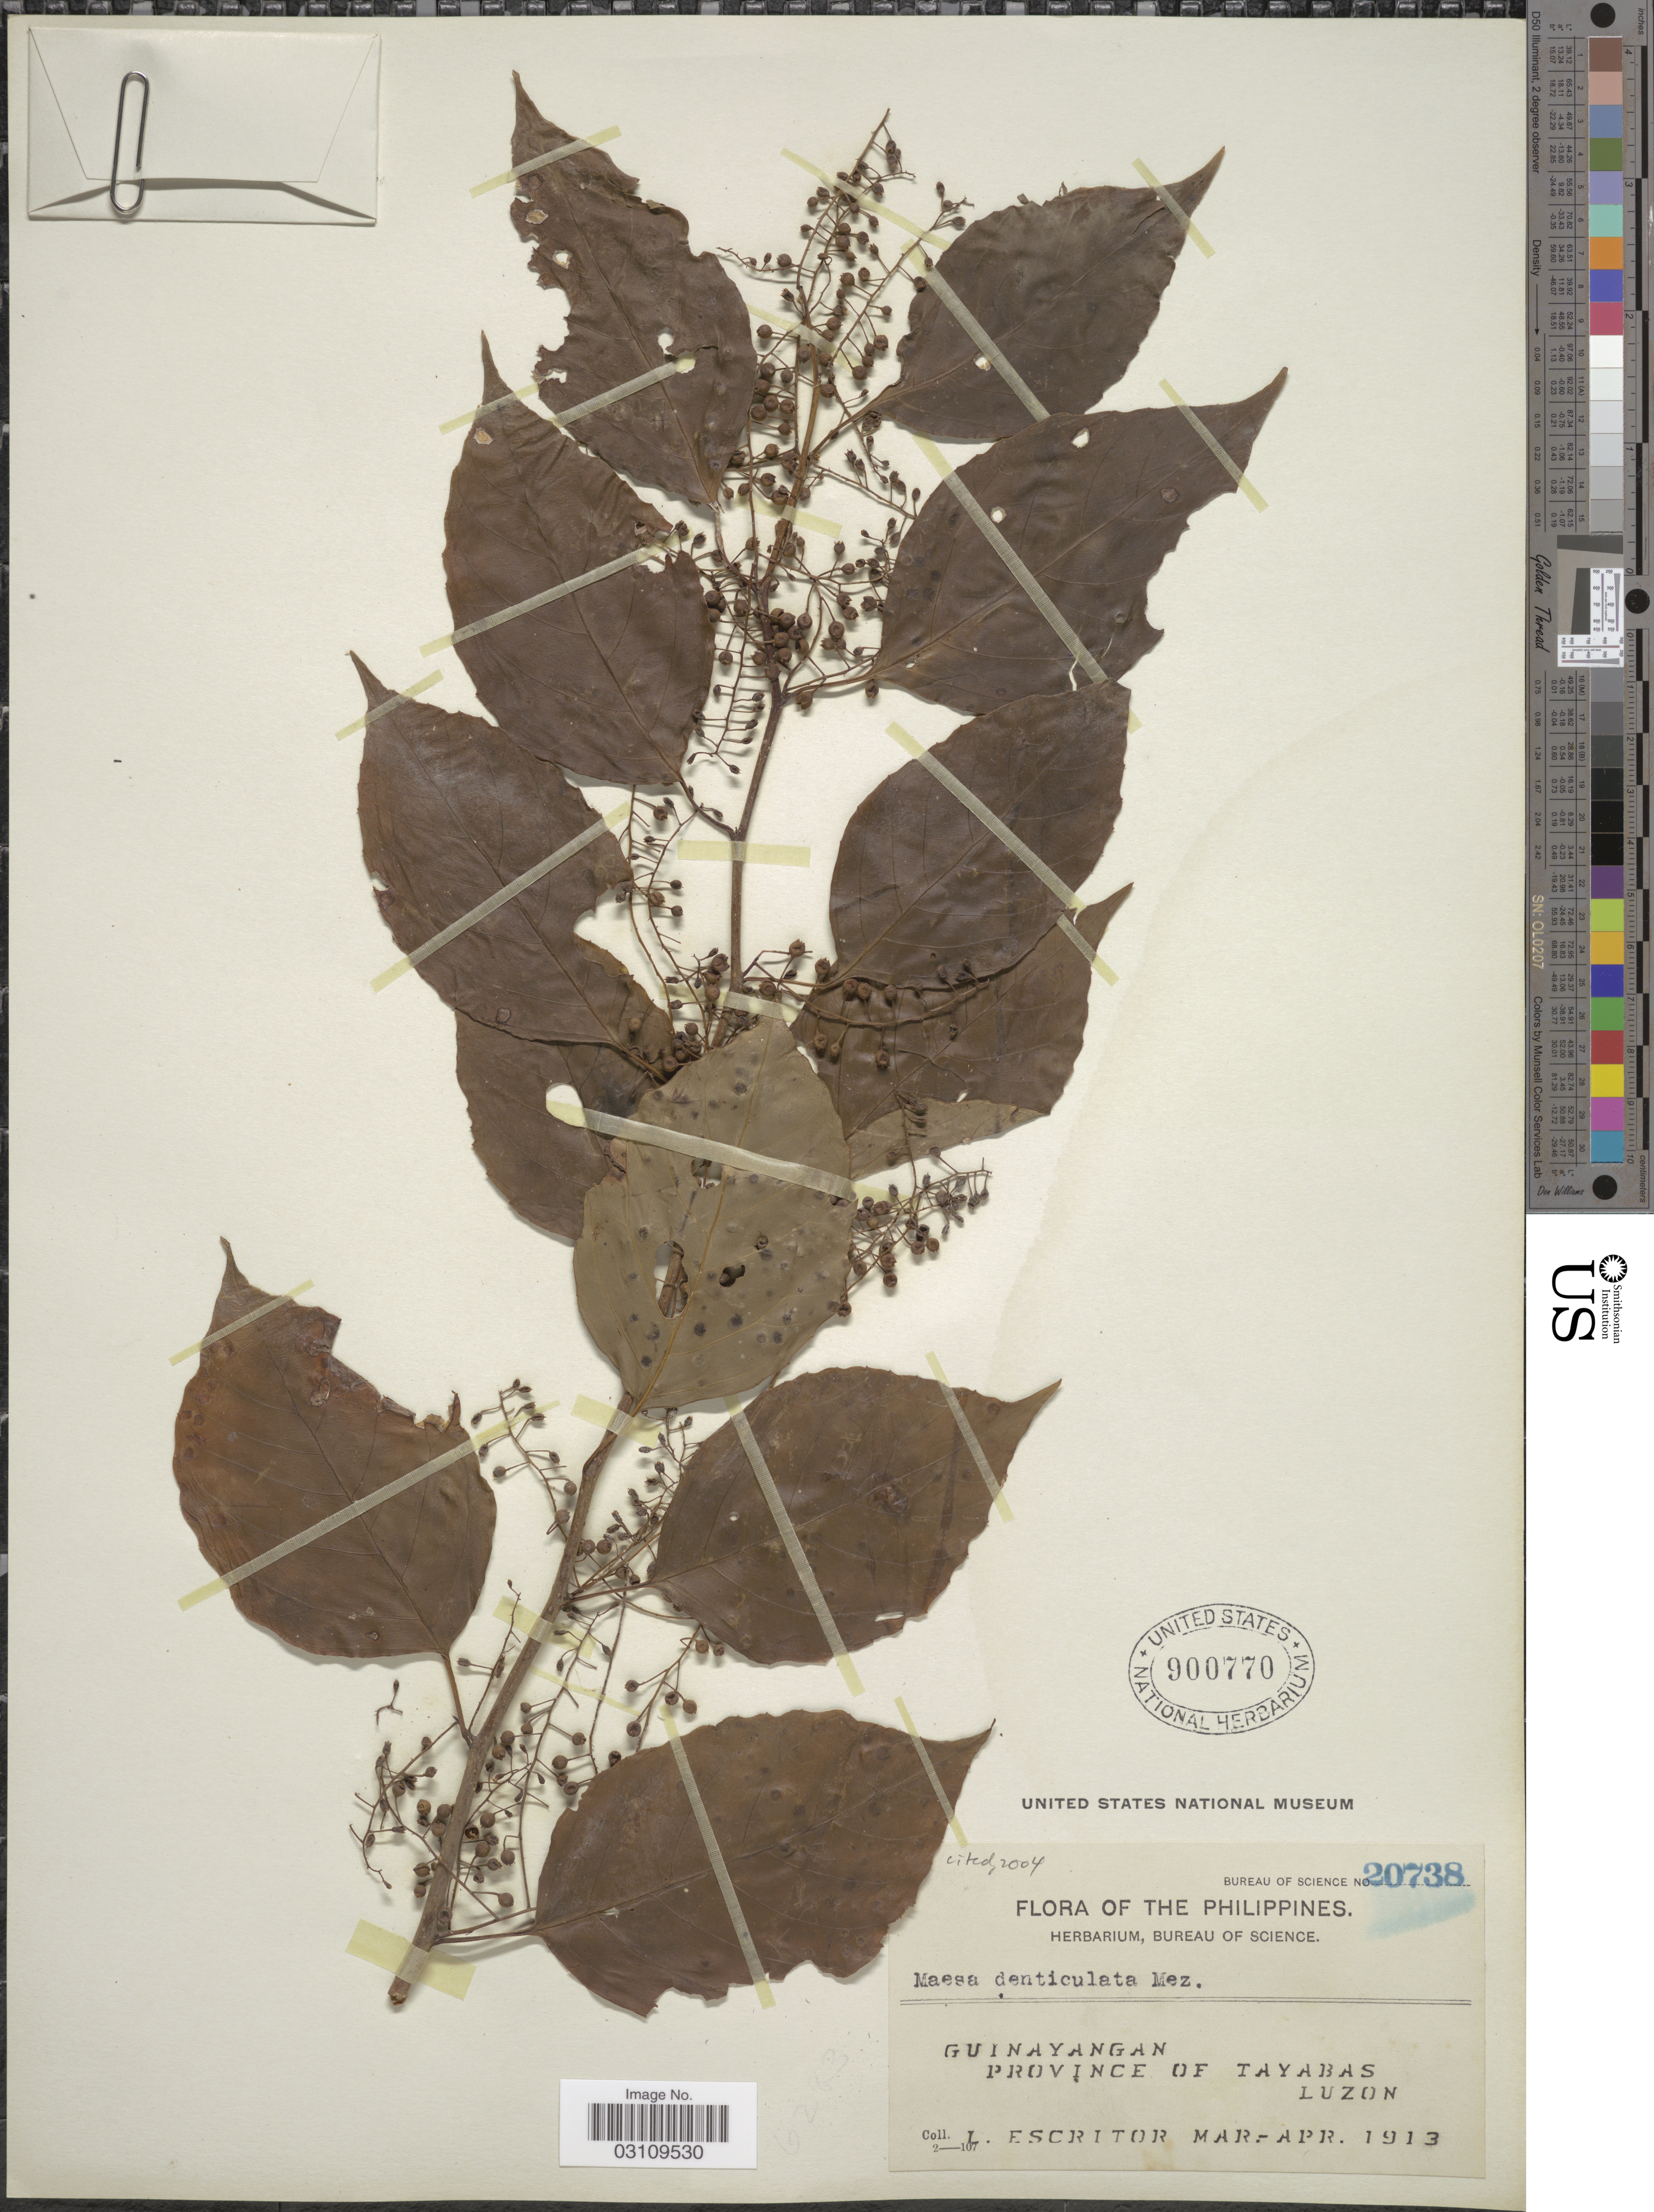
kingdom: Plantae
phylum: Tracheophyta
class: Magnoliopsida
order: Ericales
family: Primulaceae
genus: Maesa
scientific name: Maesa denticulata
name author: Mez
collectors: L. Escritor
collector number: Bureau of Science 20738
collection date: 1913-03/1913-04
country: Philippines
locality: Guinayangan, Province of Tayabas, Luzon.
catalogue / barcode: US 900770